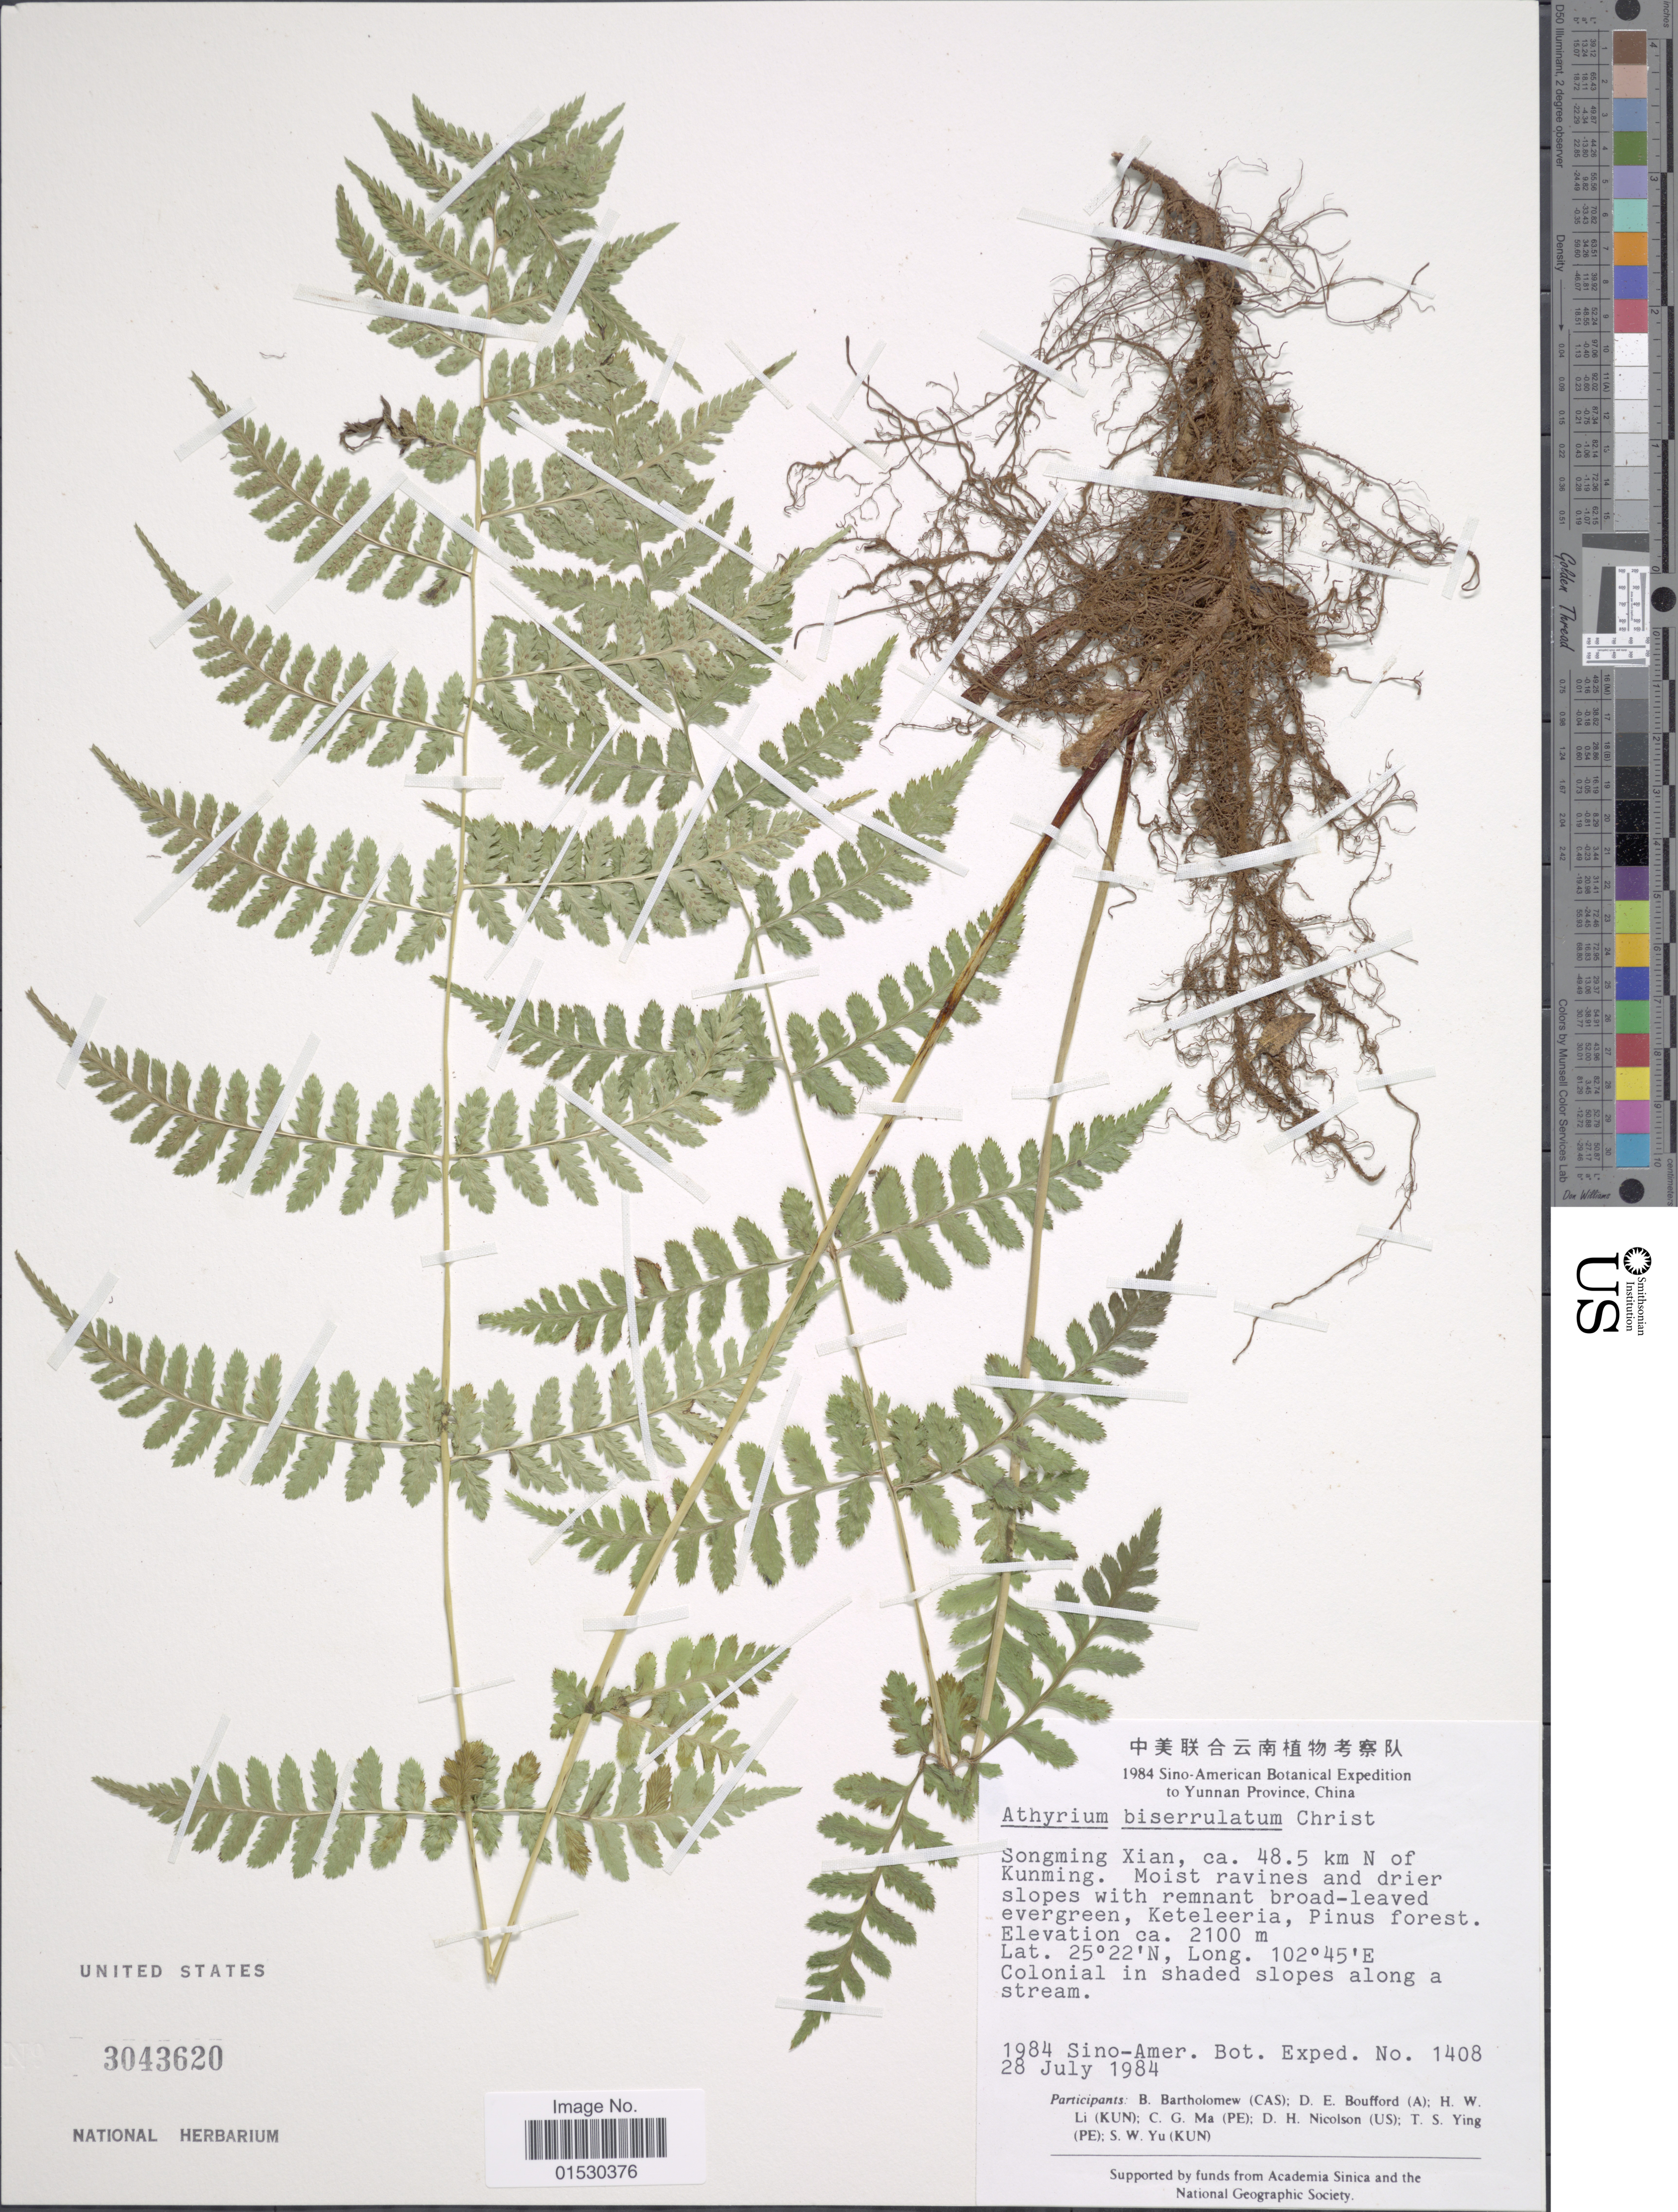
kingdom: Plantae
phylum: Tracheophyta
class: Polypodiopsida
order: Polypodiales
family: Athyriaceae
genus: Athyrium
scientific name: Athyrium biserrulatum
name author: Christ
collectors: Sino-Amer. Bot. Exped. 1984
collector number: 1408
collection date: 1984-07-28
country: China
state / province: Yunnan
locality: Sonming Xian, ca. 48.5 km N of Kunming. Moist ravines and drier slopes with remnant broad - leaved evergreen, Keteleeria, Pinus forest. Colonial in shaded slopes along a stream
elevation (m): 2100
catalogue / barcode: US 3043620